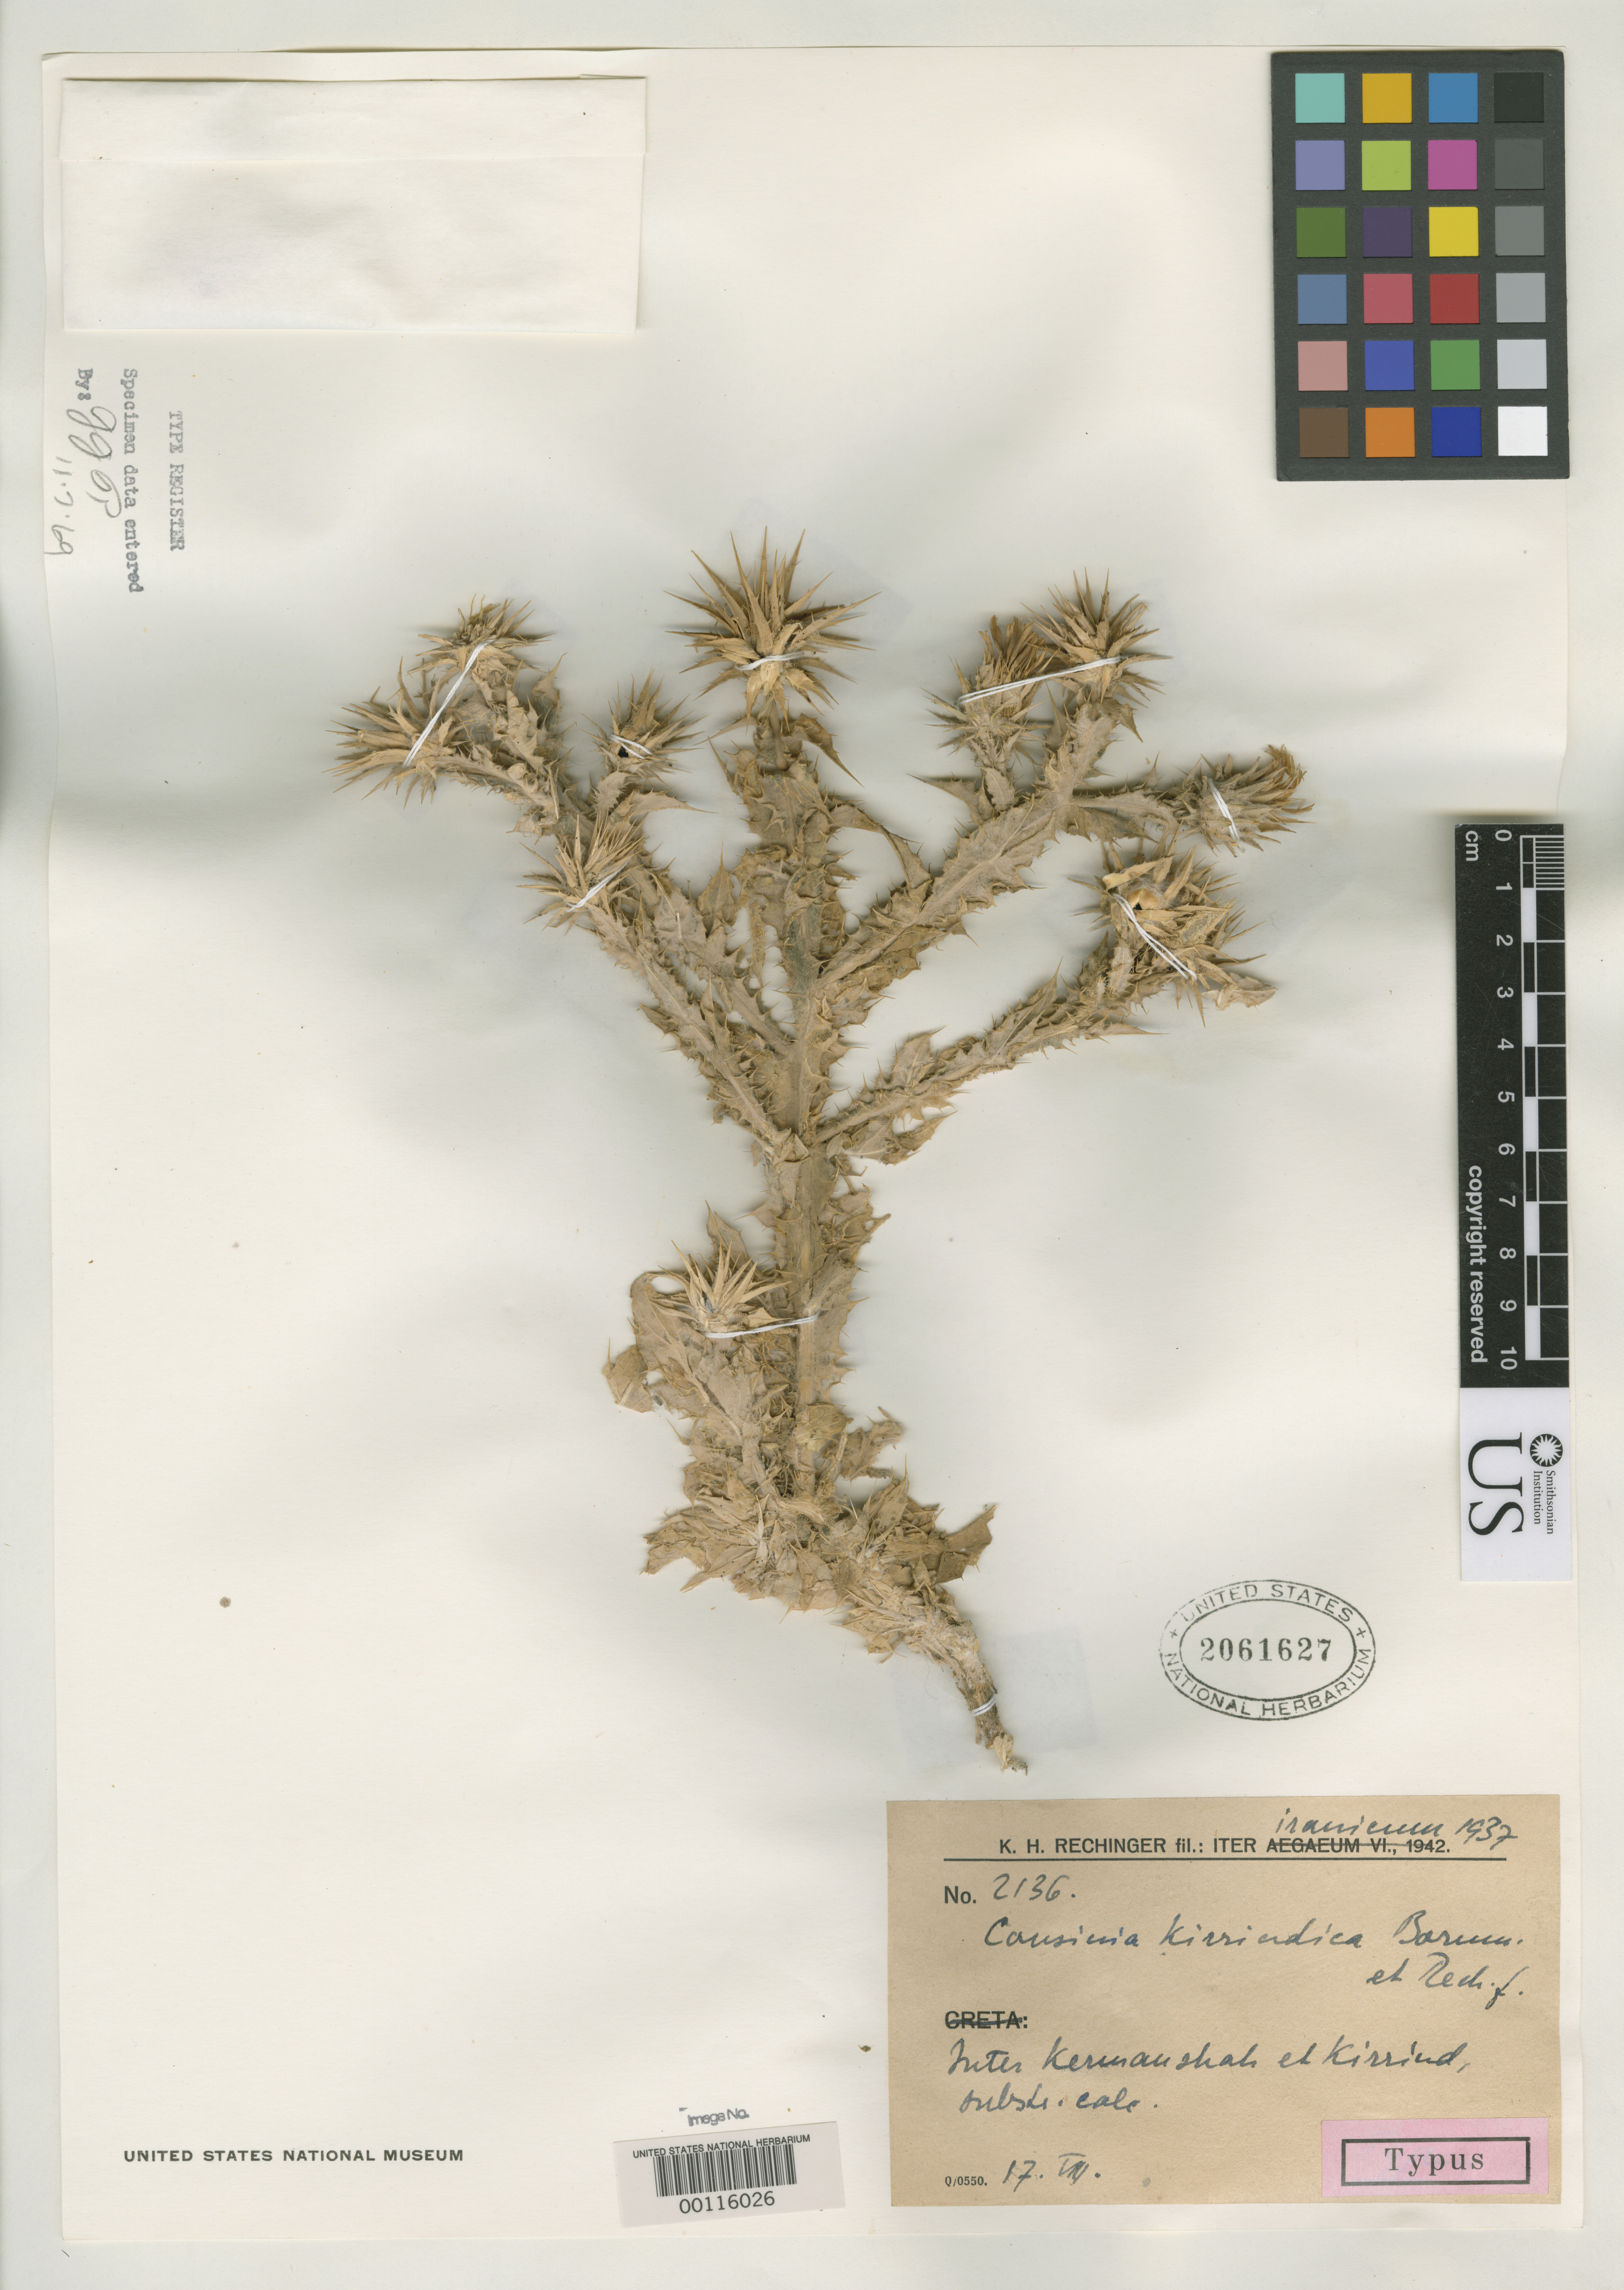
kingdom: Plantae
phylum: Tracheophyta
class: Magnoliopsida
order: Asterales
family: Asteraceae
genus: Cousinia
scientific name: Cousinia kirrindica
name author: Bornm. & Rech. f.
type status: Type Collection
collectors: K. H. Rechinger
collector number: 2136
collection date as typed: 17 Jul 1937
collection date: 1937-07-17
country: Iran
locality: Between Kermanshah and Kirrind.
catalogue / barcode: US 2061627